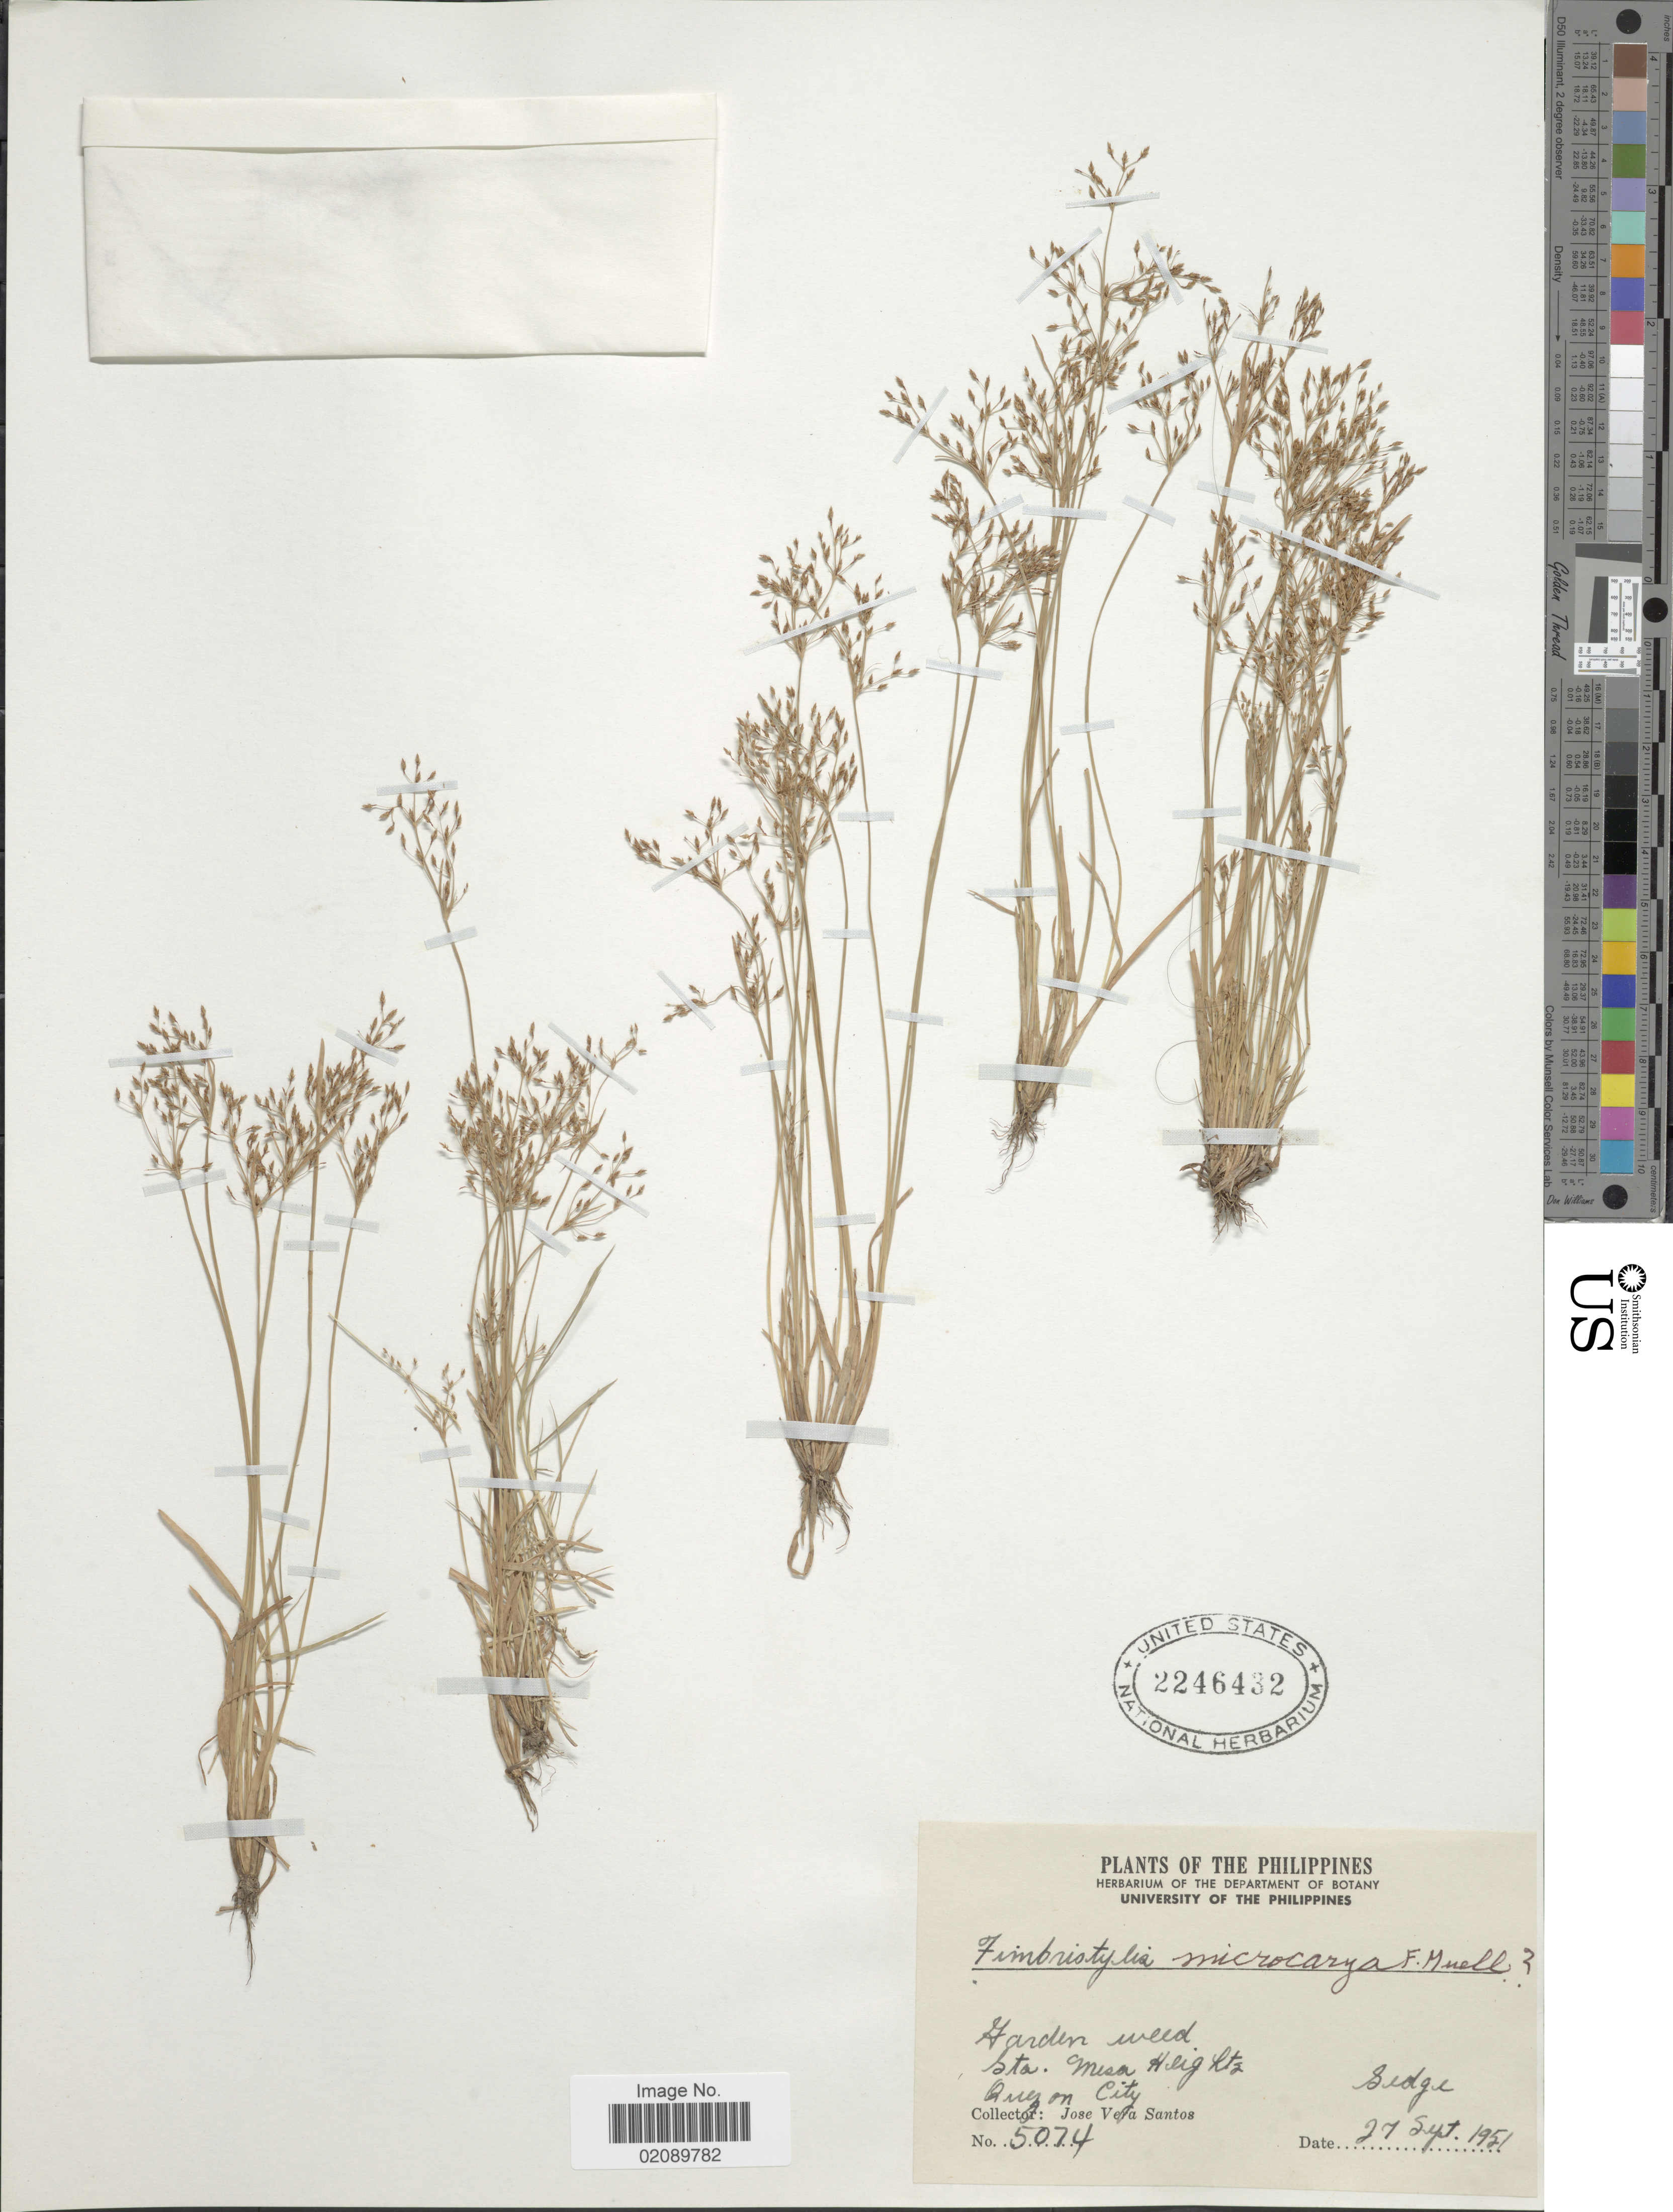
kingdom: Plantae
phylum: Tracheophyta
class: Liliopsida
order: Poales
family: Cyperaceae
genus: Fimbristylis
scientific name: Fimbristylis microcarya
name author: F. Muell.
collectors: J. Santos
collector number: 5074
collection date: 1951-09-27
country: Philippines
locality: Sta. Mesa Heights, Quezon City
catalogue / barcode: US 2246432